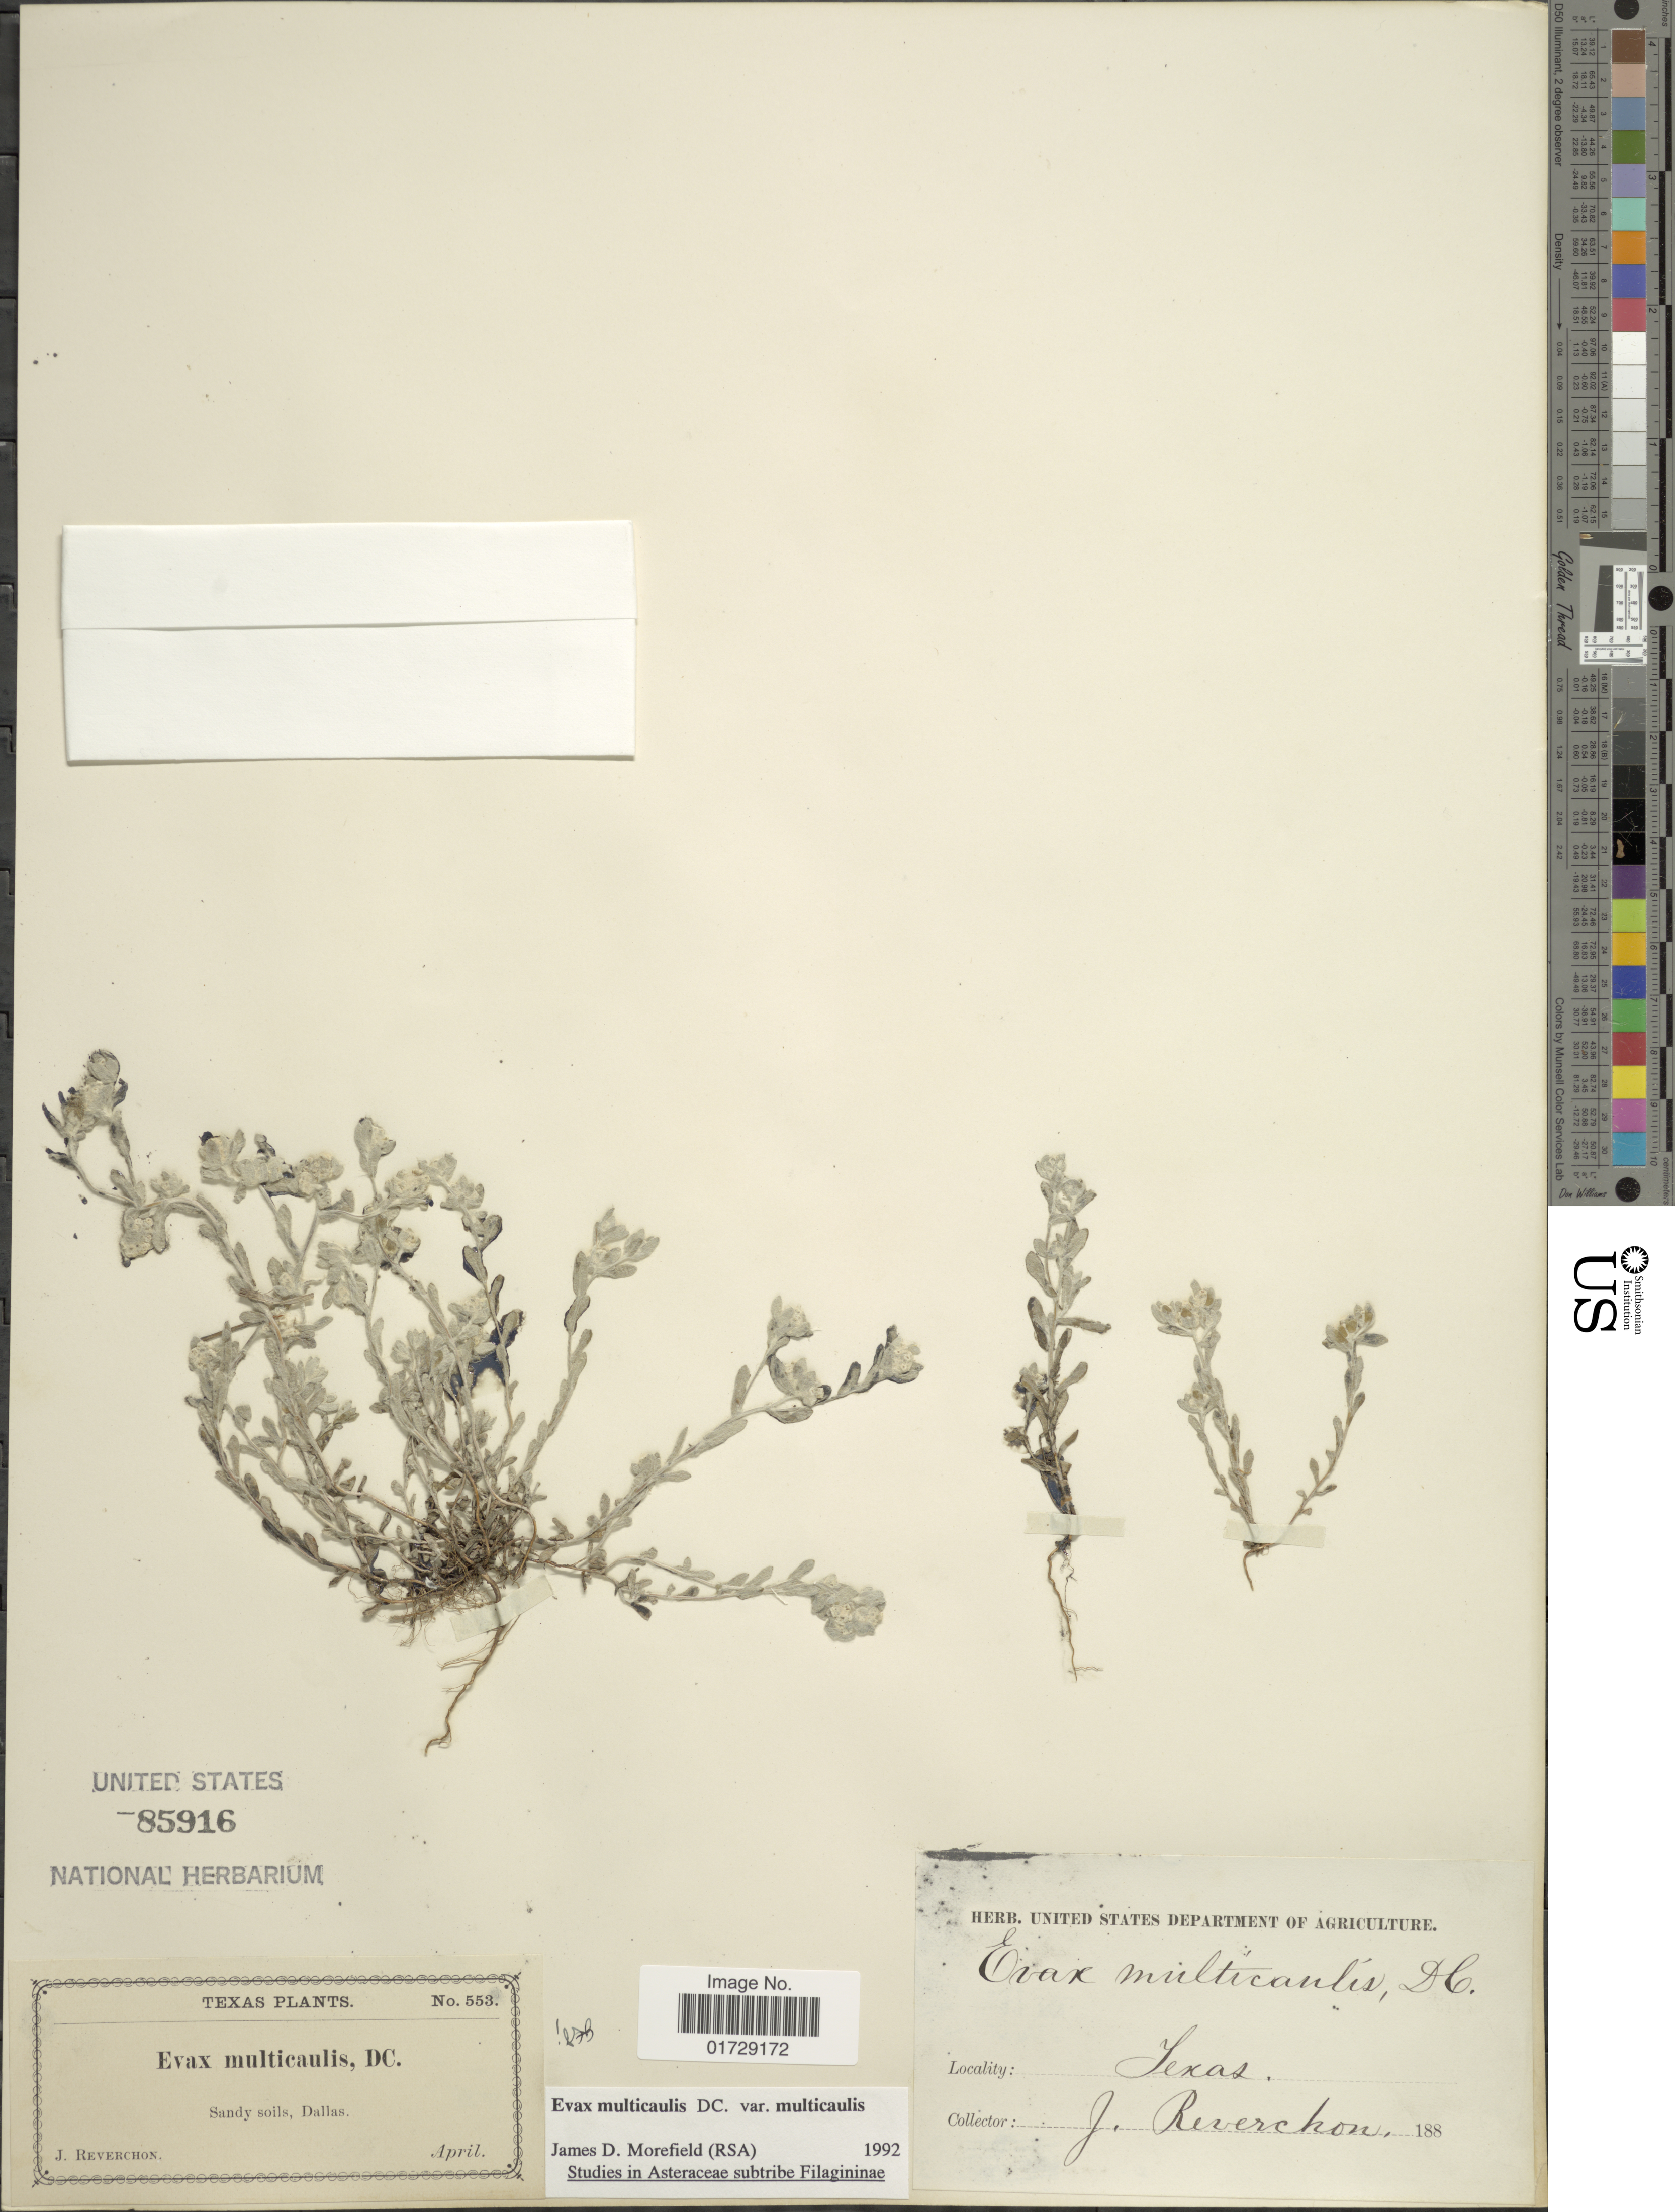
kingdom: Plantae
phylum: Tracheophyta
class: Magnoliopsida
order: Asterales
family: Asteraceae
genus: Evax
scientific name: Evax multicaulis var. multicaulis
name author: DC.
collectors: J. Reverchon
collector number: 553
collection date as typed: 188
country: United States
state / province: Texas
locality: Dallas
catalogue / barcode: US 85916